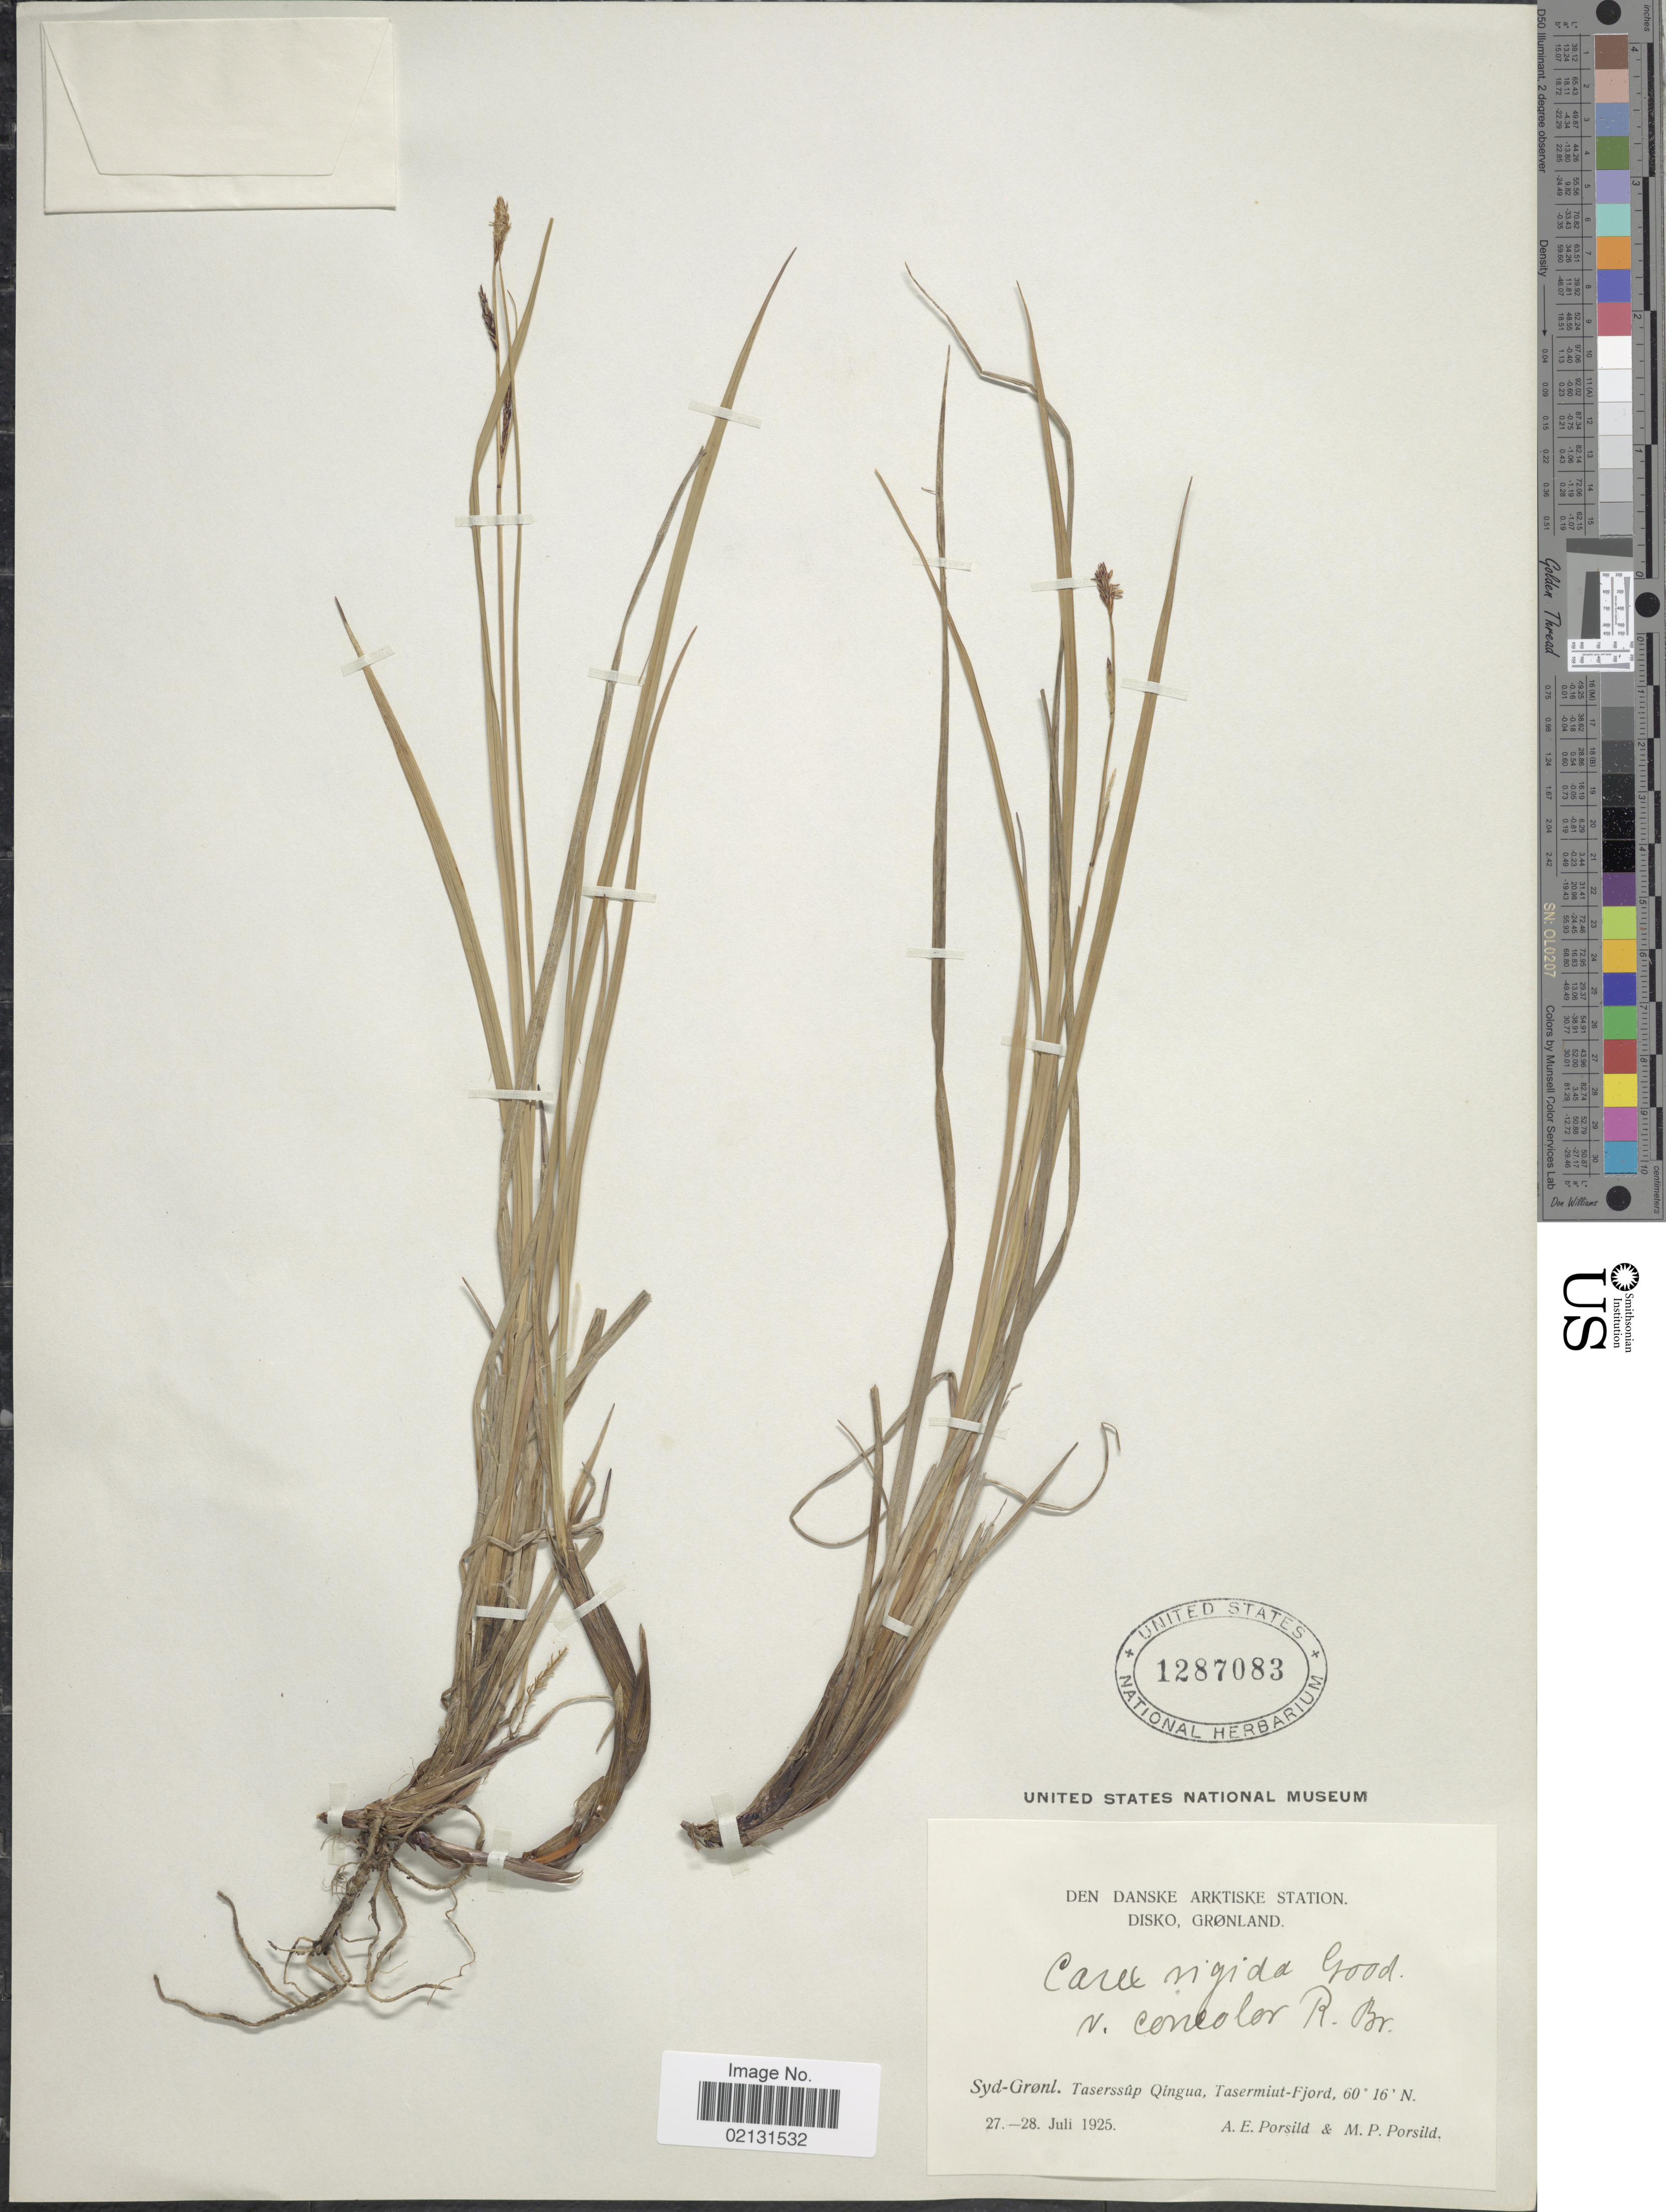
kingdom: Plantae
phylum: Tracheophyta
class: Liliopsida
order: Poales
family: Cyperaceae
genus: Carex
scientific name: Carex bigelowii subsp. bigelowii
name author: Torr. ex Schwein.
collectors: A. E. Porsild & M. P. Porsild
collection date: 1925-07-27/1925-07-28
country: Greenland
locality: Den Danske Arktiske Station, Disko. Grønland, Syd-Grønl. Taserssup Qingua, Tasermint-Fjord.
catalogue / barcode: US 1287083